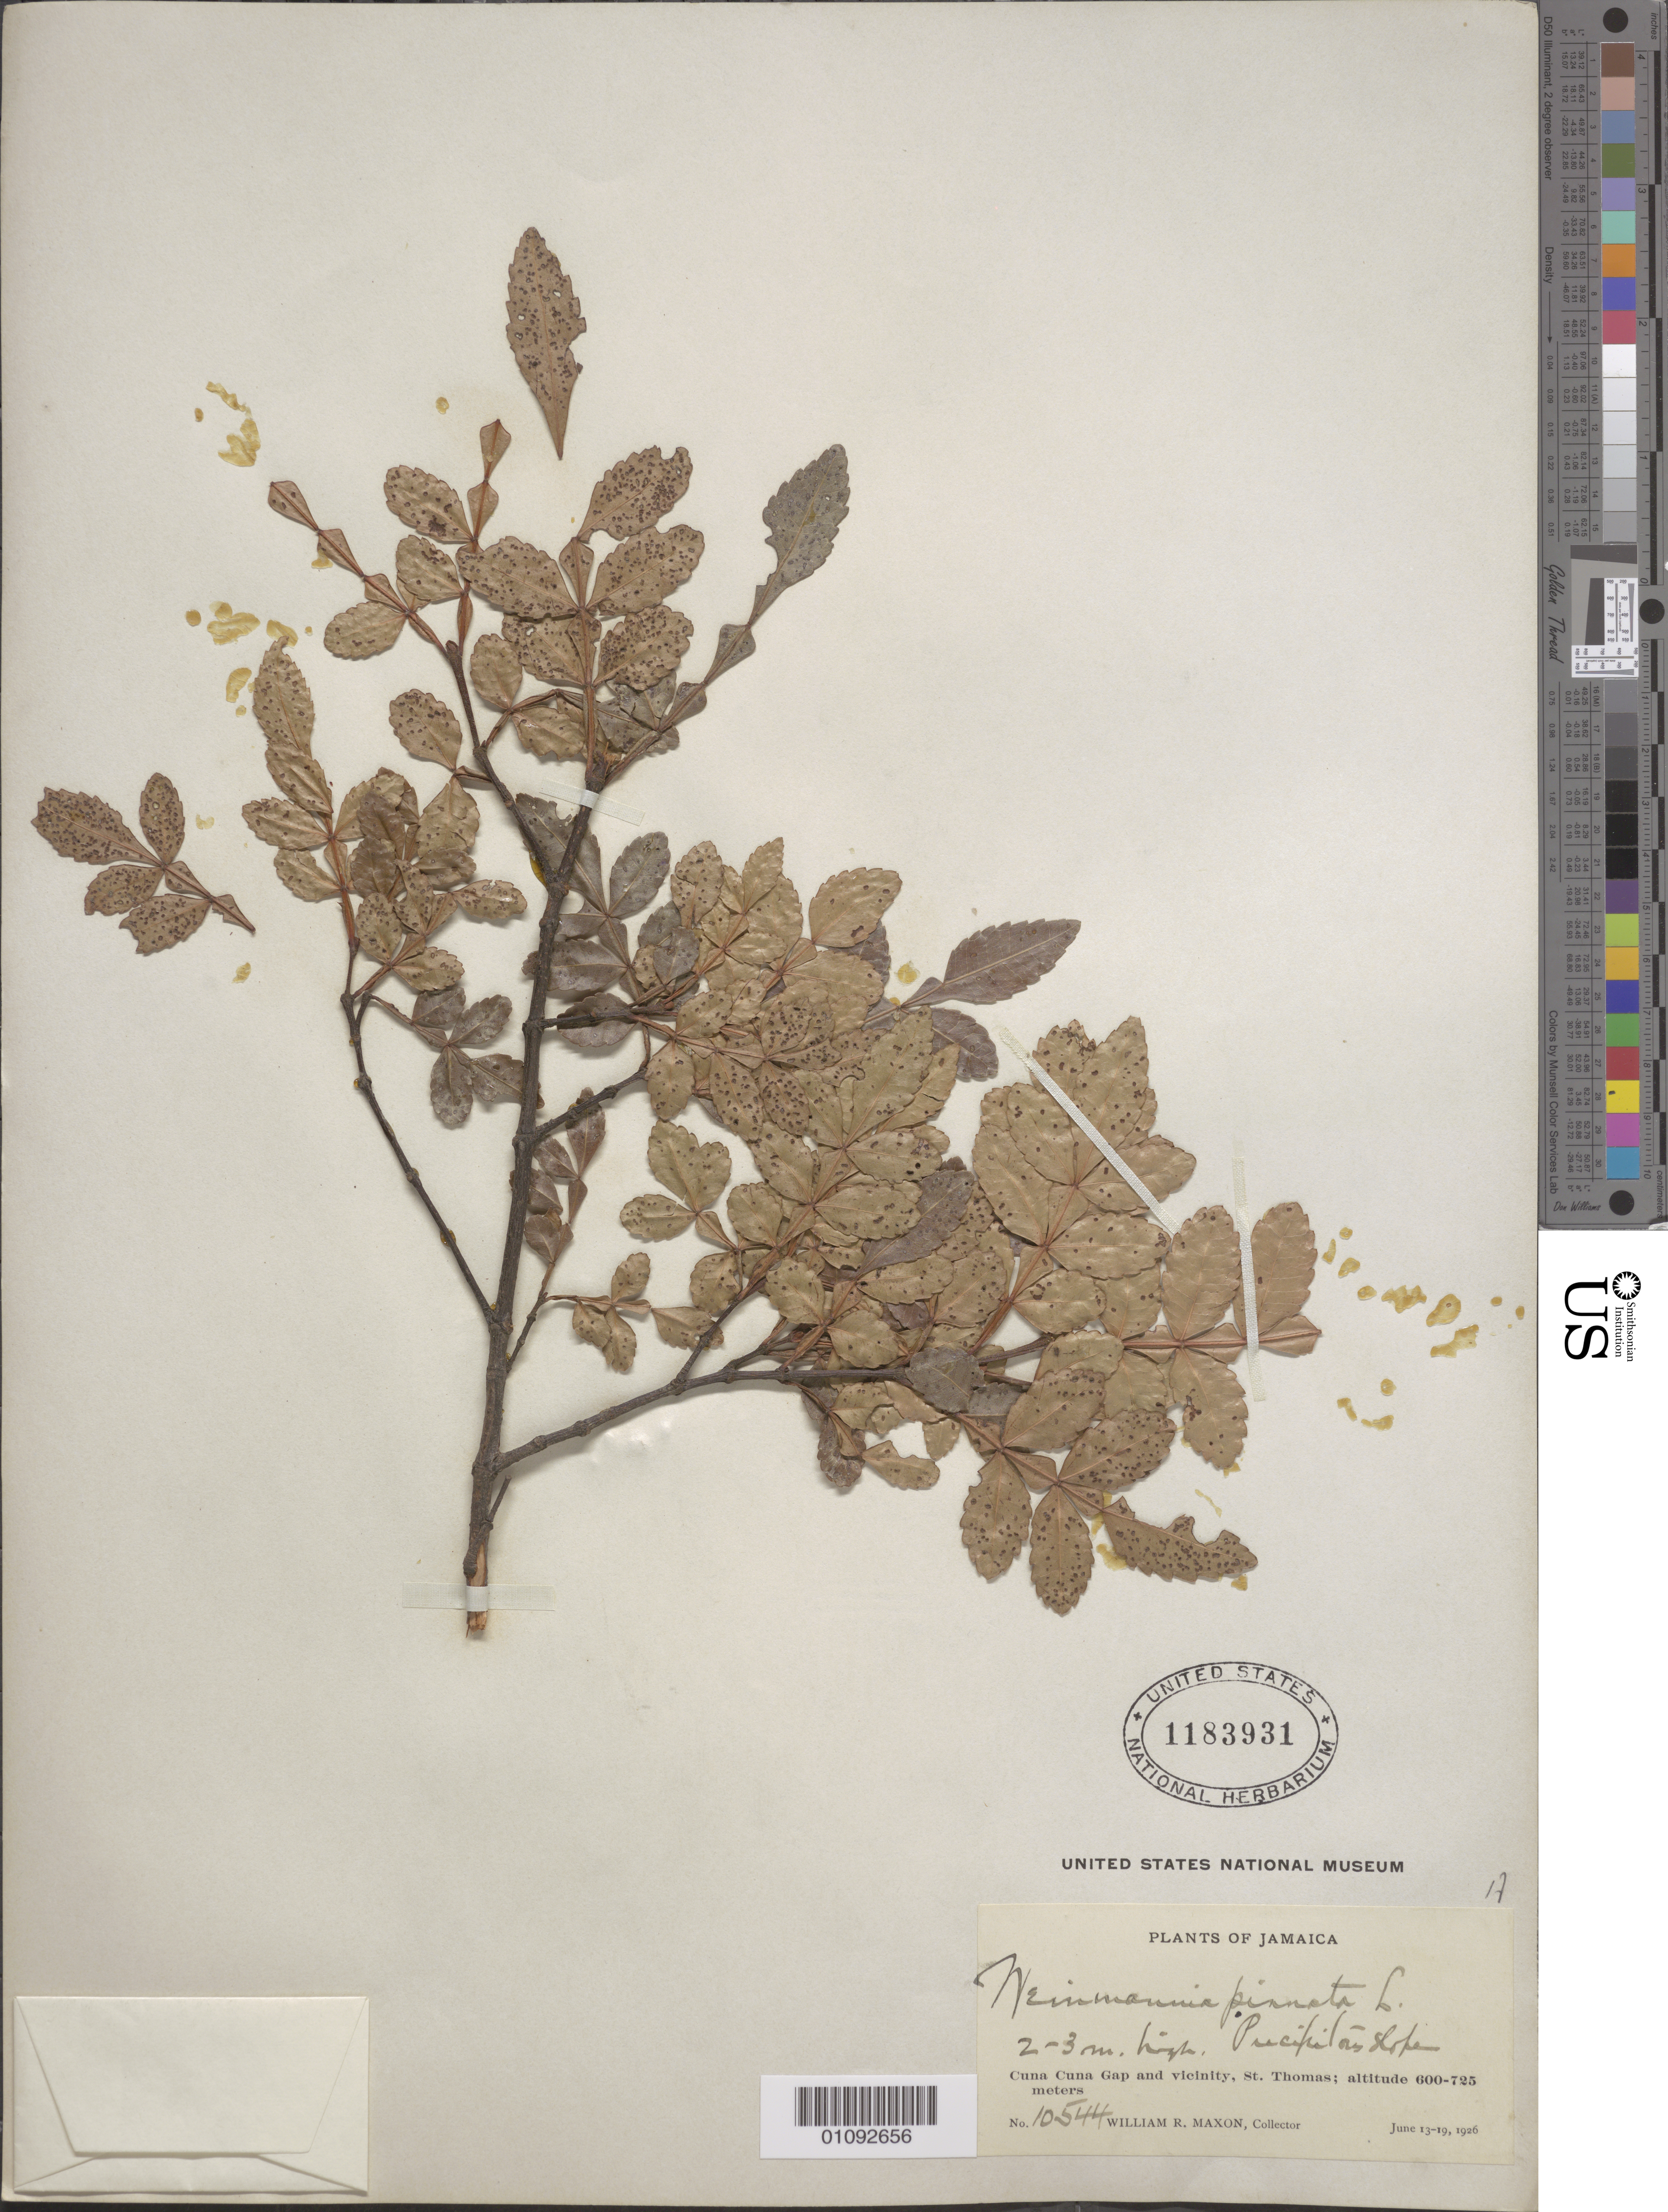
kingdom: Plantae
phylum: Tracheophyta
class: Magnoliopsida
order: Oxalidales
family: Cunoniaceae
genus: Weinmannia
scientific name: Weinmannia pinnata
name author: L.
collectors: W. R. Maxon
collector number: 10544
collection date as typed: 13 Jun 1926 to 19 Jun 1926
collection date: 1926-06-13/1926-06-19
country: Jamaica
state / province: Saint Thomas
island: Jamaica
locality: Cuna Cuna Gap and vicinity.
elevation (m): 600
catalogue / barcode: US 1183931